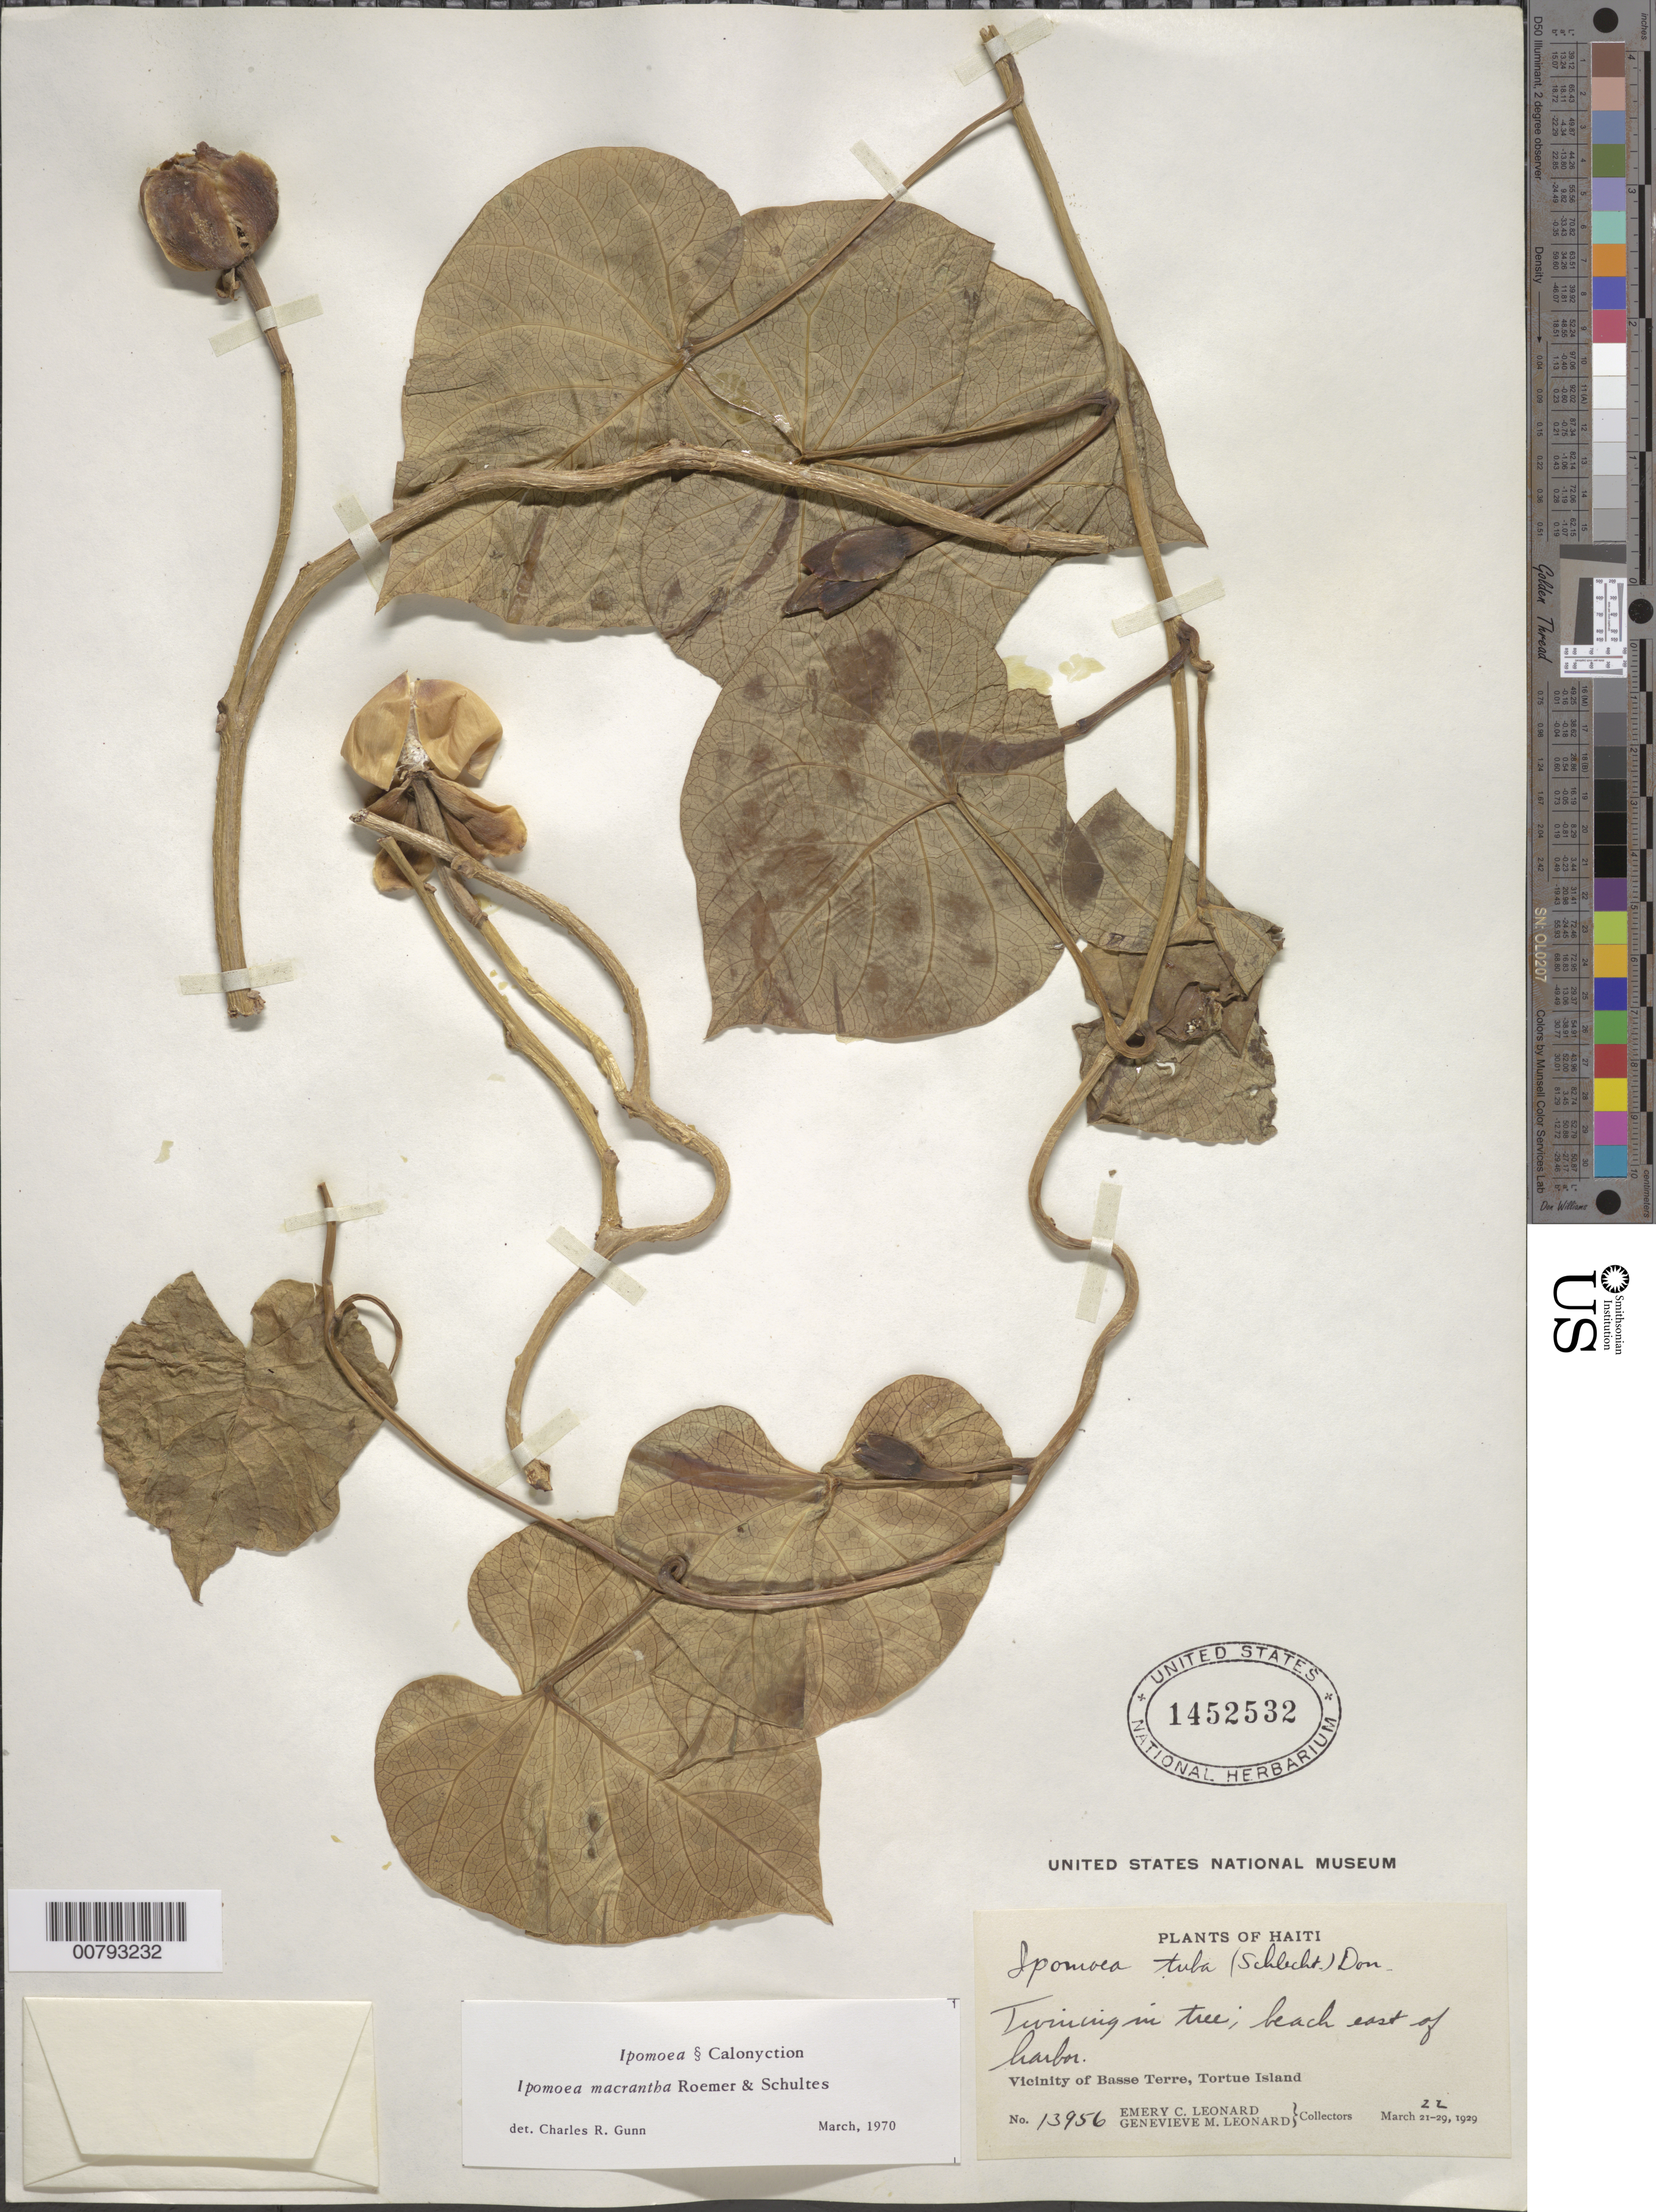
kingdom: Plantae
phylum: Tracheophyta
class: Magnoliopsida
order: Solanales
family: Convolvulaceae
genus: Ipomoea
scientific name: Ipomoea violacea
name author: L.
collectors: E. C. Leonard & G. M. Leonard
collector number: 13956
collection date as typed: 22 Mar 1929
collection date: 1929-03-22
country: Haiti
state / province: Nord-Óuest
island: Île de la Tortue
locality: Tortue Island, vicinity of Basse Terre, beach east of harbor.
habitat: Beach.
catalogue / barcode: US 1452532